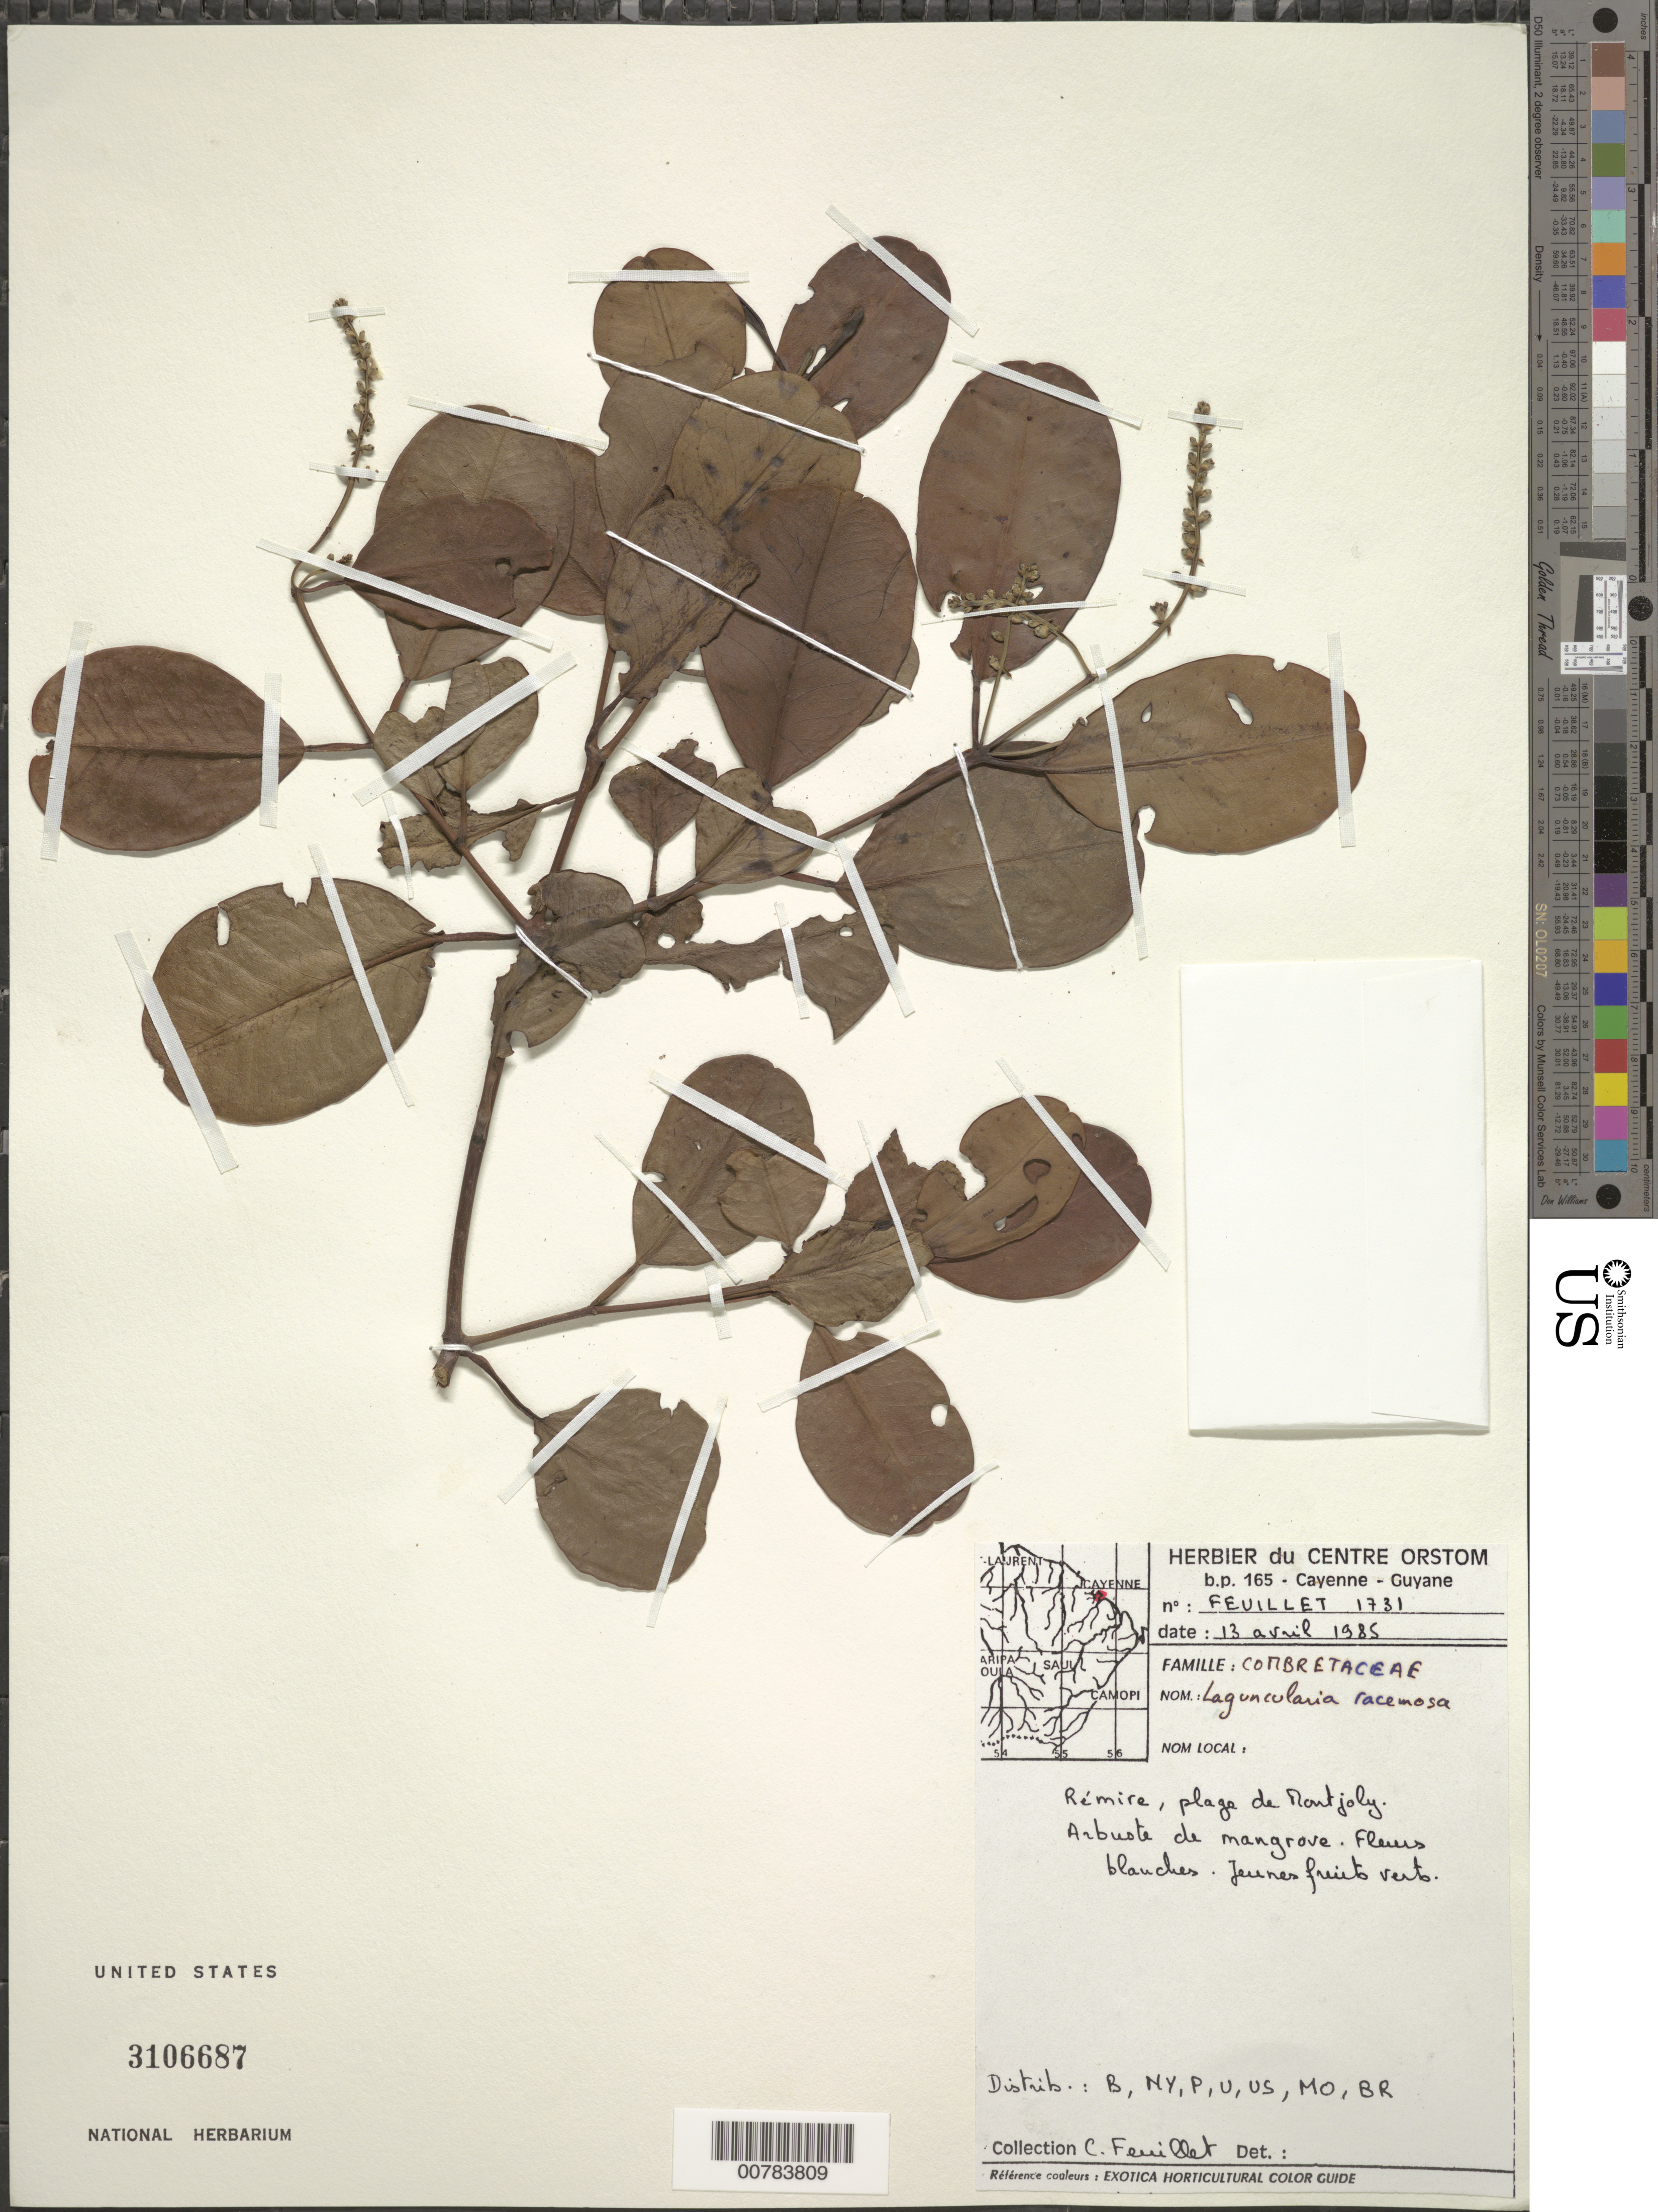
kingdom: Plantae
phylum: Tracheophyta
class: Magnoliopsida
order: Myrtales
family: Combretaceae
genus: Laguncularia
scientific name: Laguncularia racemosa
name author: (L.) C.F. Gaertn.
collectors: C. Feuillet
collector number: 1731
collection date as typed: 13-Apr-85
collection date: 1985-04-13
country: French Guiana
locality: Rémire, plage de Montjoly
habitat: Mangrove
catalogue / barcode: US 3106687